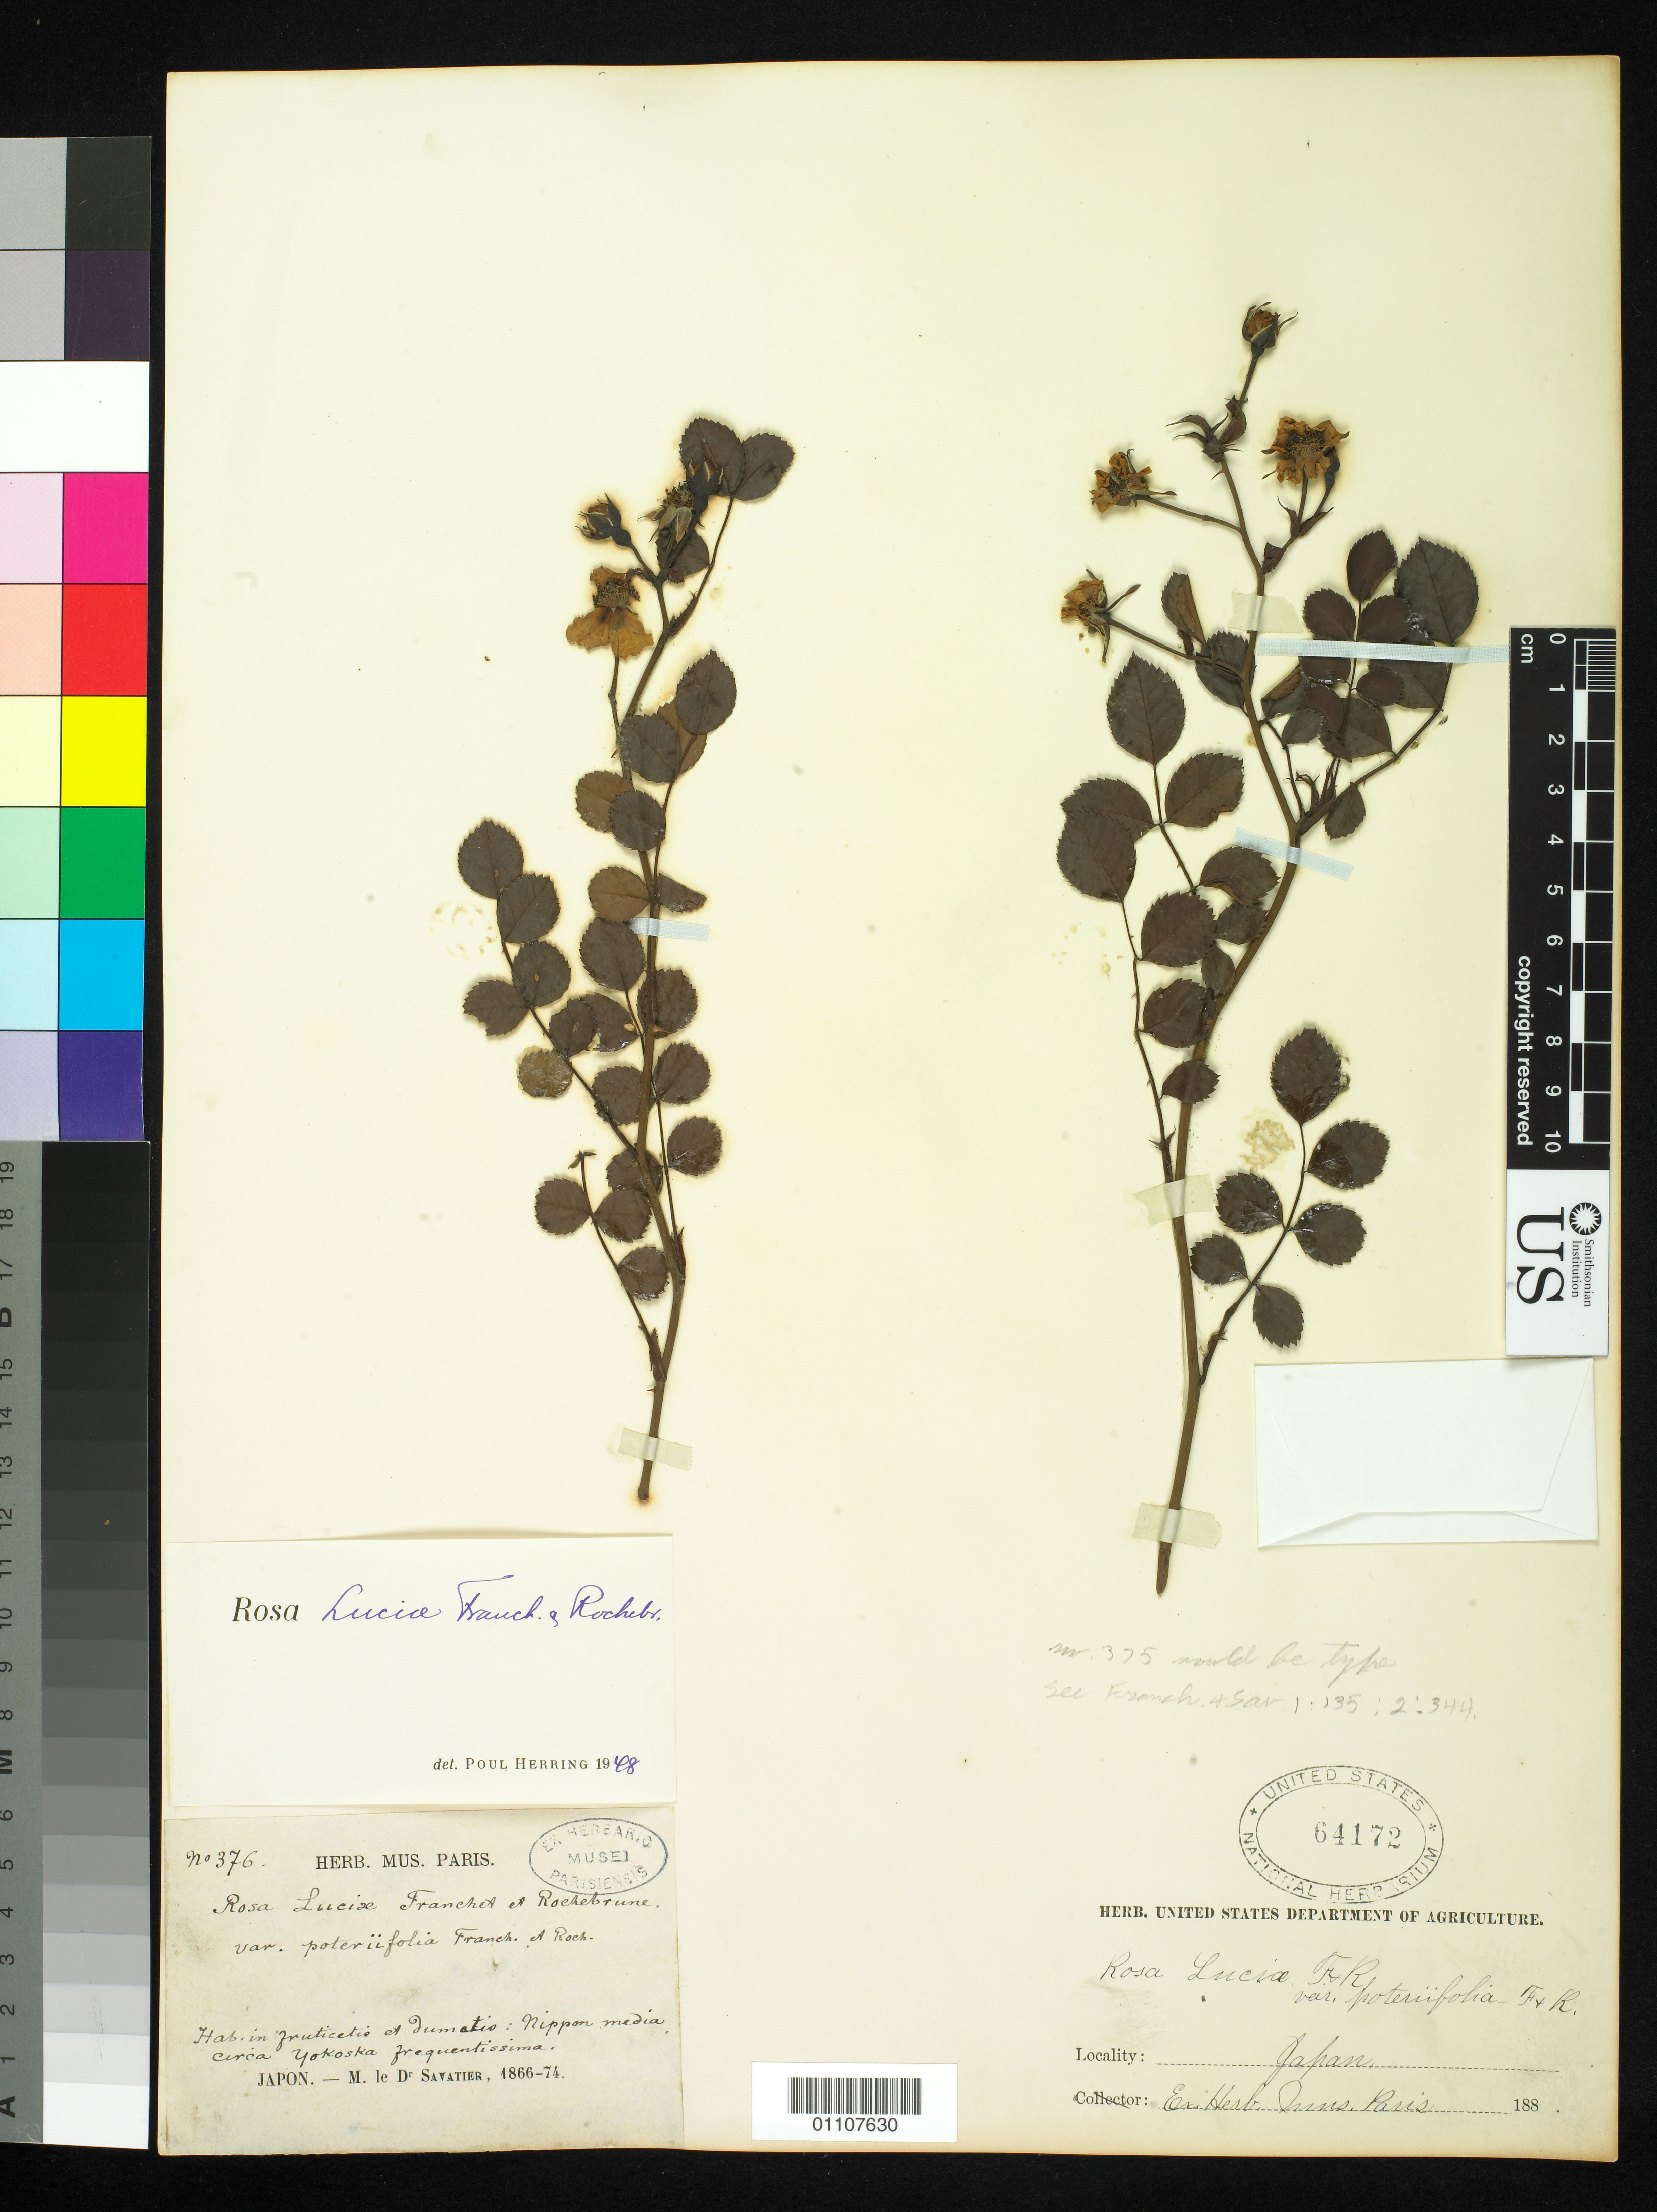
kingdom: Plantae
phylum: Tracheophyta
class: Magnoliopsida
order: Rosales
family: Rosaceae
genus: Rosa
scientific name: Rosa lucieae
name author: Franch. & Rochebr. ex Crép.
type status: Possible Type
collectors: ex herb. Mus. Paris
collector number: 376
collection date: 1866/1874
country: Japan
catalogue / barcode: US 64172